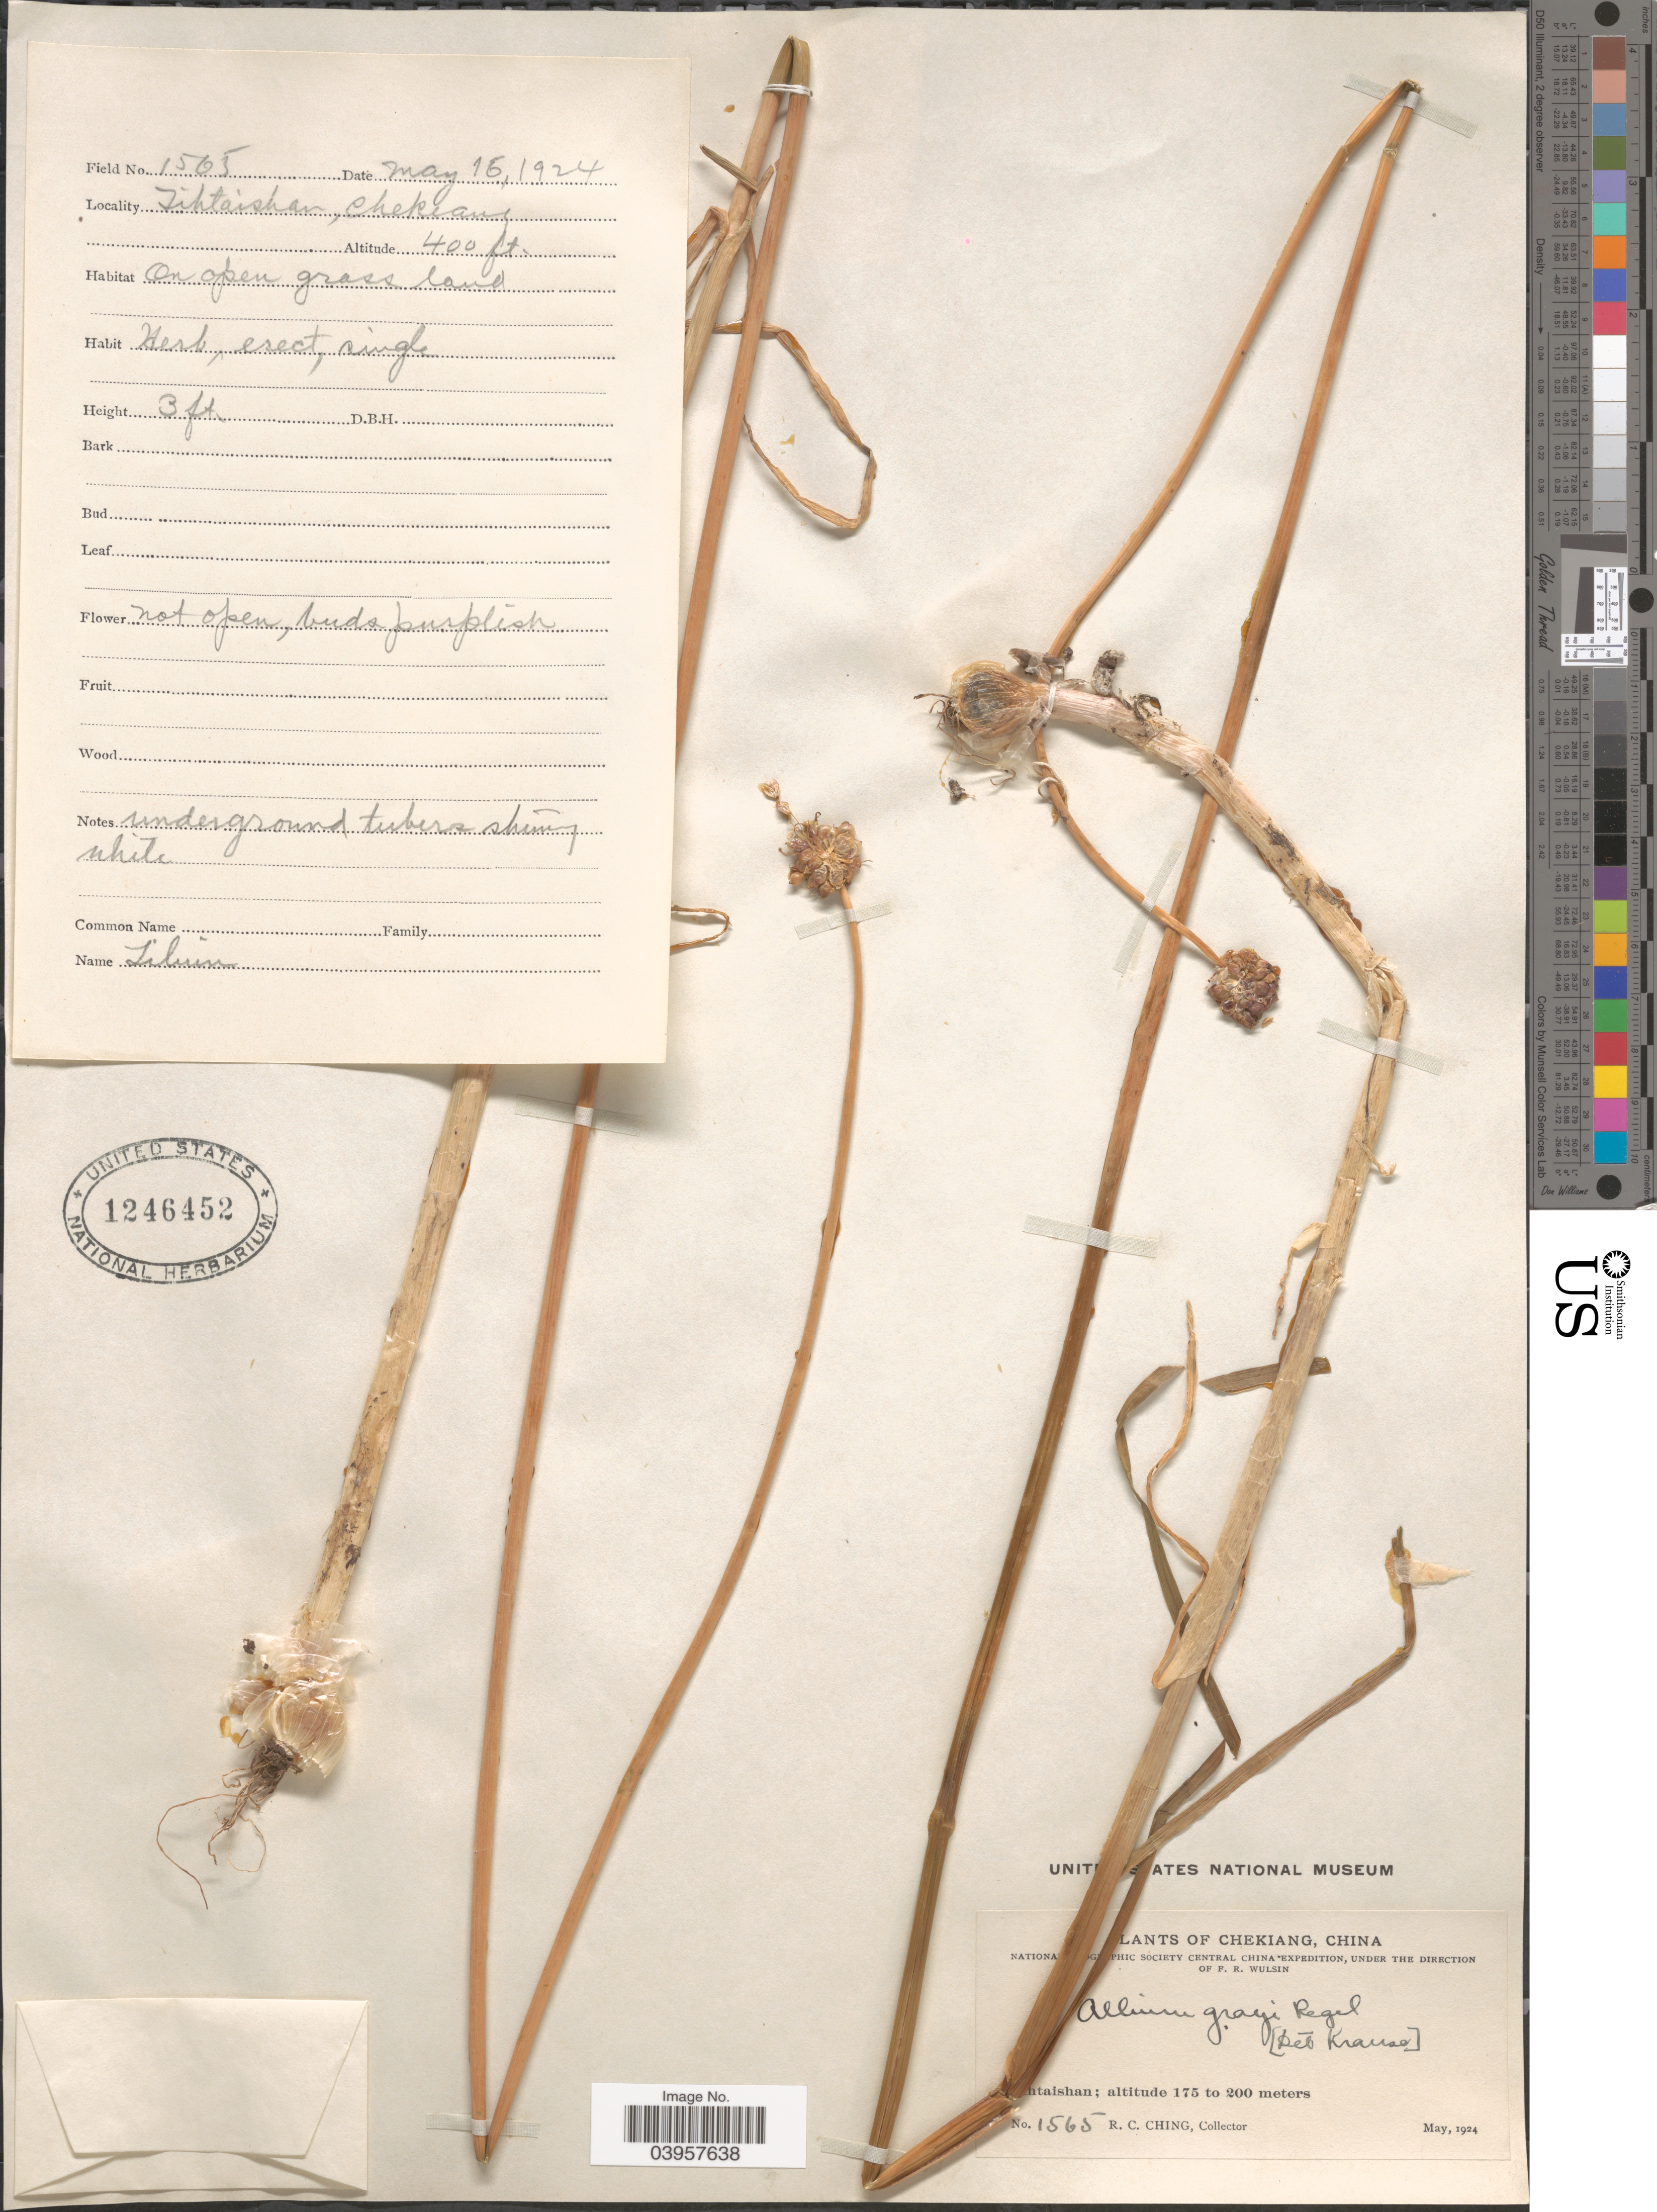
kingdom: Plantae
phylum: Tracheophyta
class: Liliopsida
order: Asparagales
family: Amaryllidaceae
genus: Allium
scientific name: Allium grayi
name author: Regel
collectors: R. C. Ching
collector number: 1565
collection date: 1924-05-15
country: China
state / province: Zhejiang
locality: Tihtaishan, Chekiang.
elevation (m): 122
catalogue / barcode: US 1246452